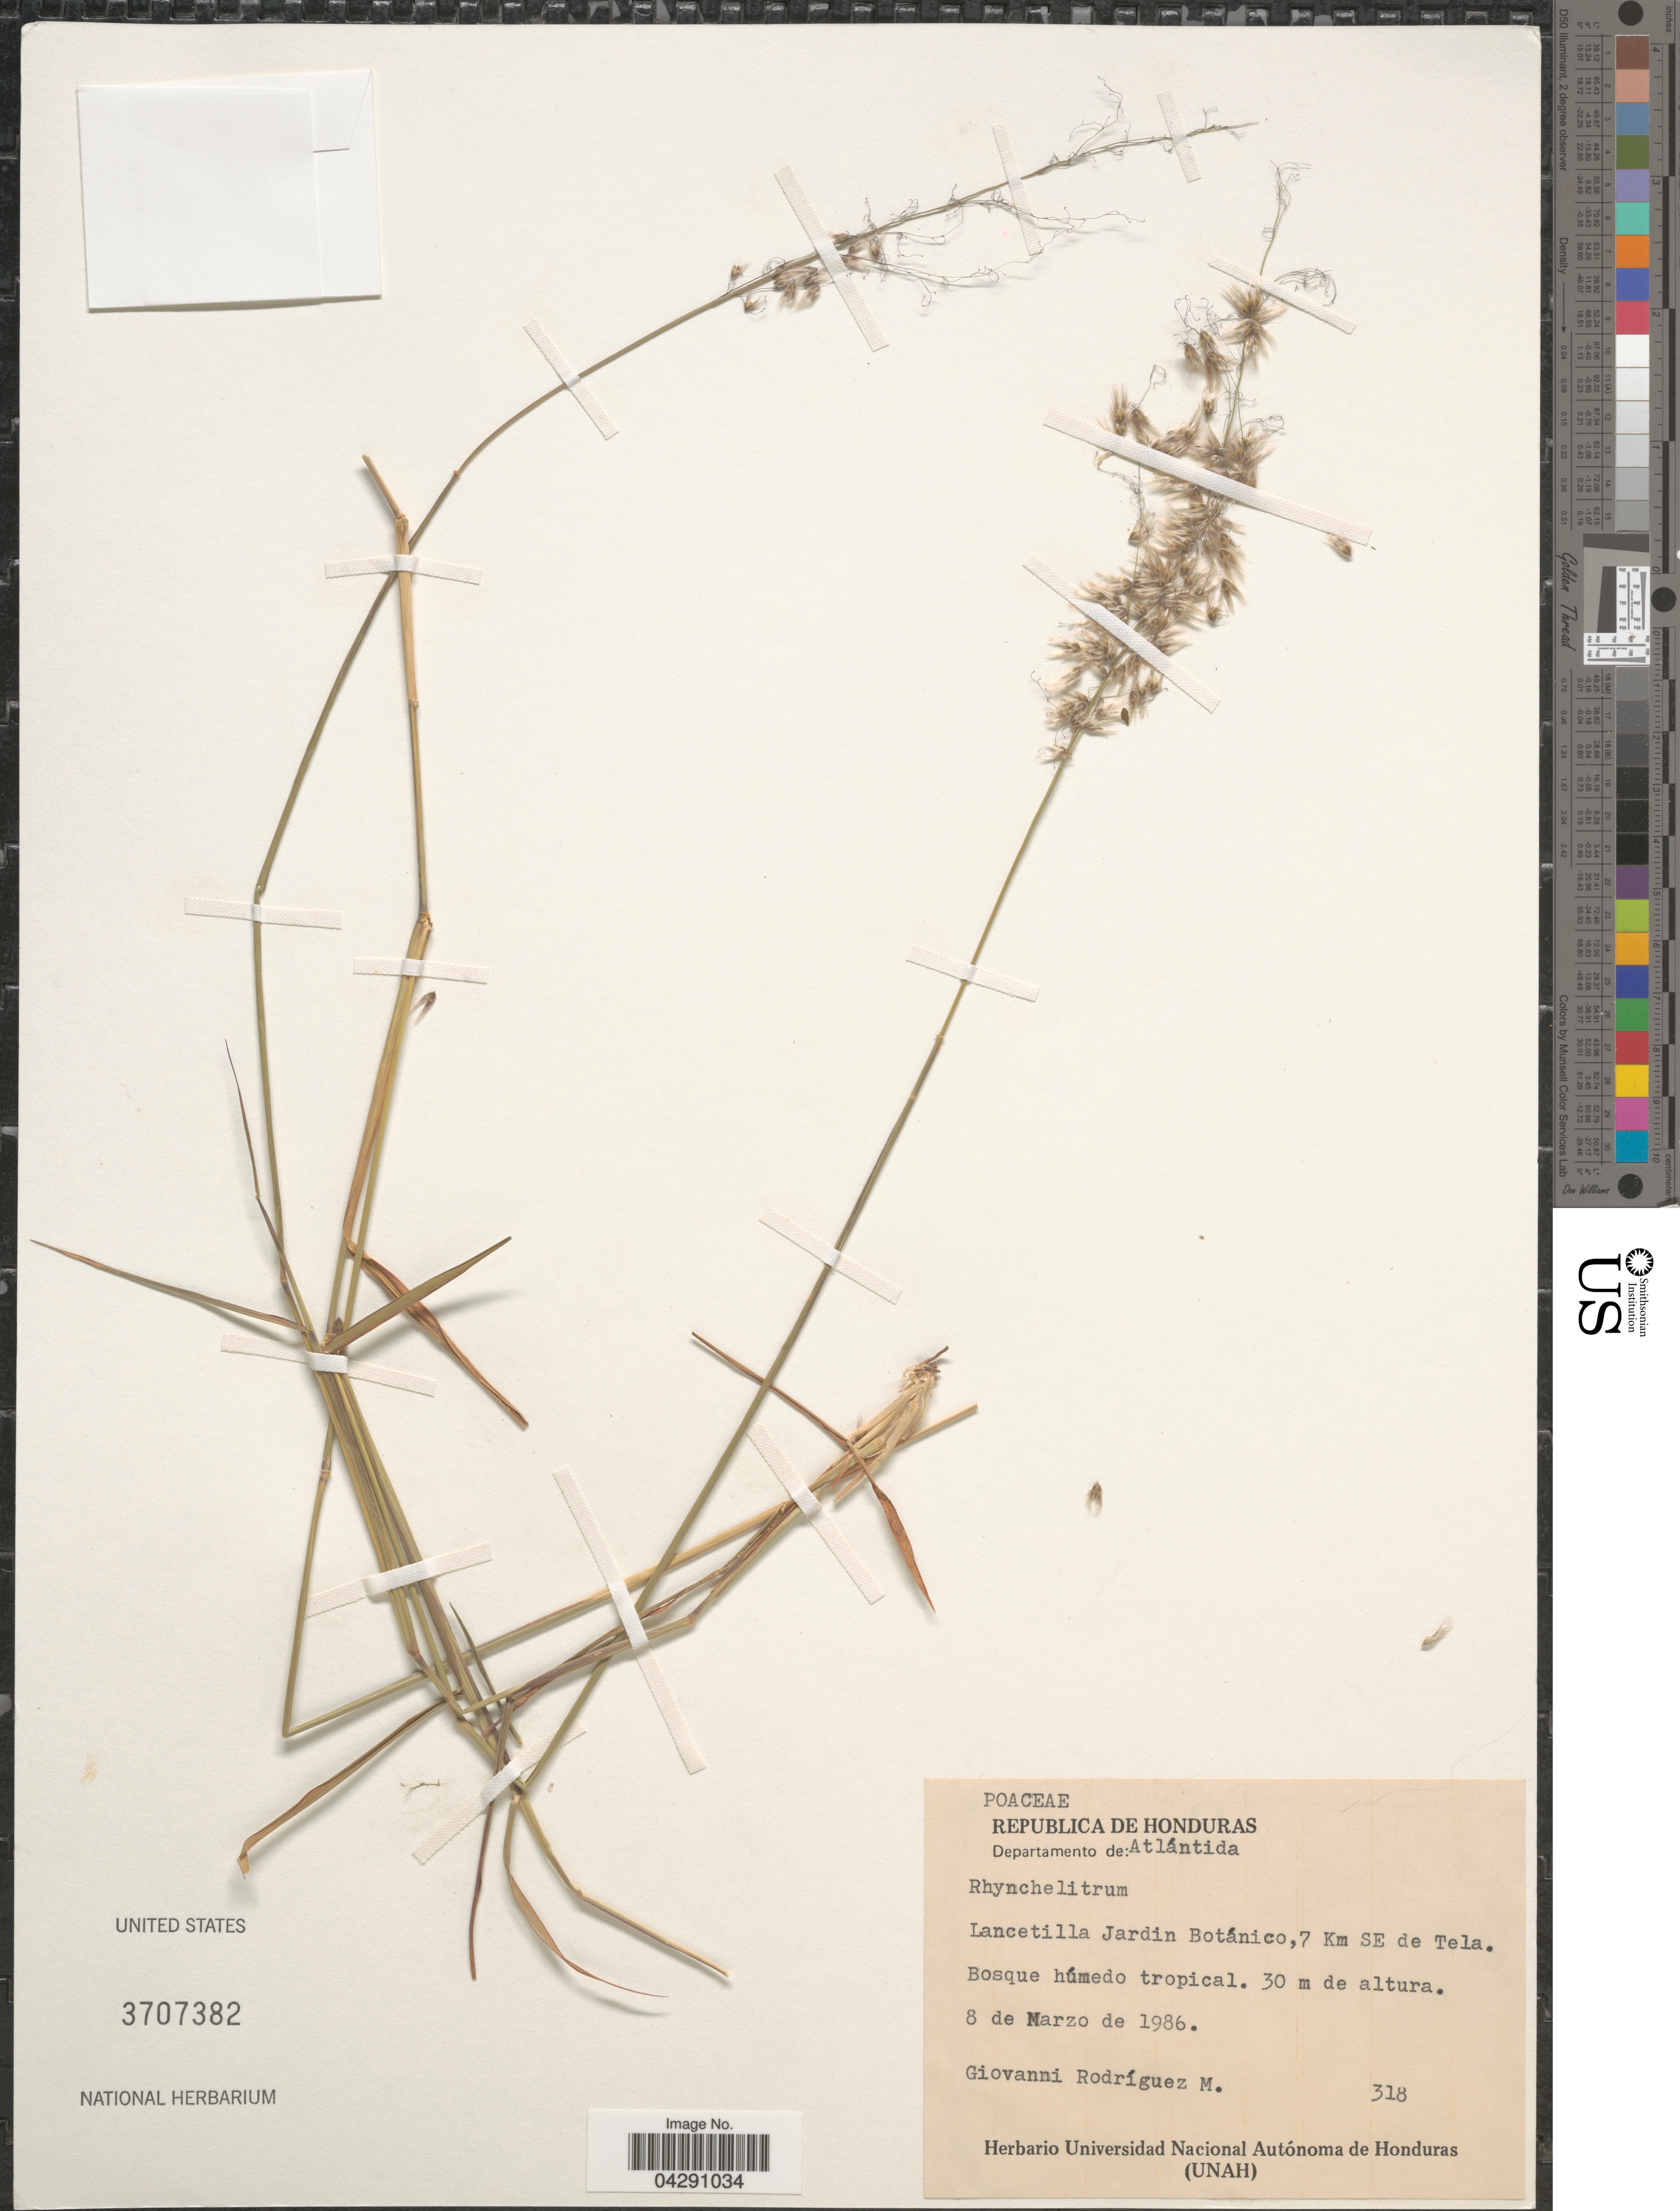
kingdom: Plantae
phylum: Tracheophyta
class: Liliopsida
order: Poales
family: Poaceae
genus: Melinis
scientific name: Melinis repens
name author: (Willd.) Zizka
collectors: G. Rodríguez M.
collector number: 318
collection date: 1986-03-08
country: Honduras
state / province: Atlantida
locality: Republica de Honduras. Departamento de: Atlántida. Lancetilla Jardin Botánico, 7 Km SE de Tela.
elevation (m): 30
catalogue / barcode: US 3707382